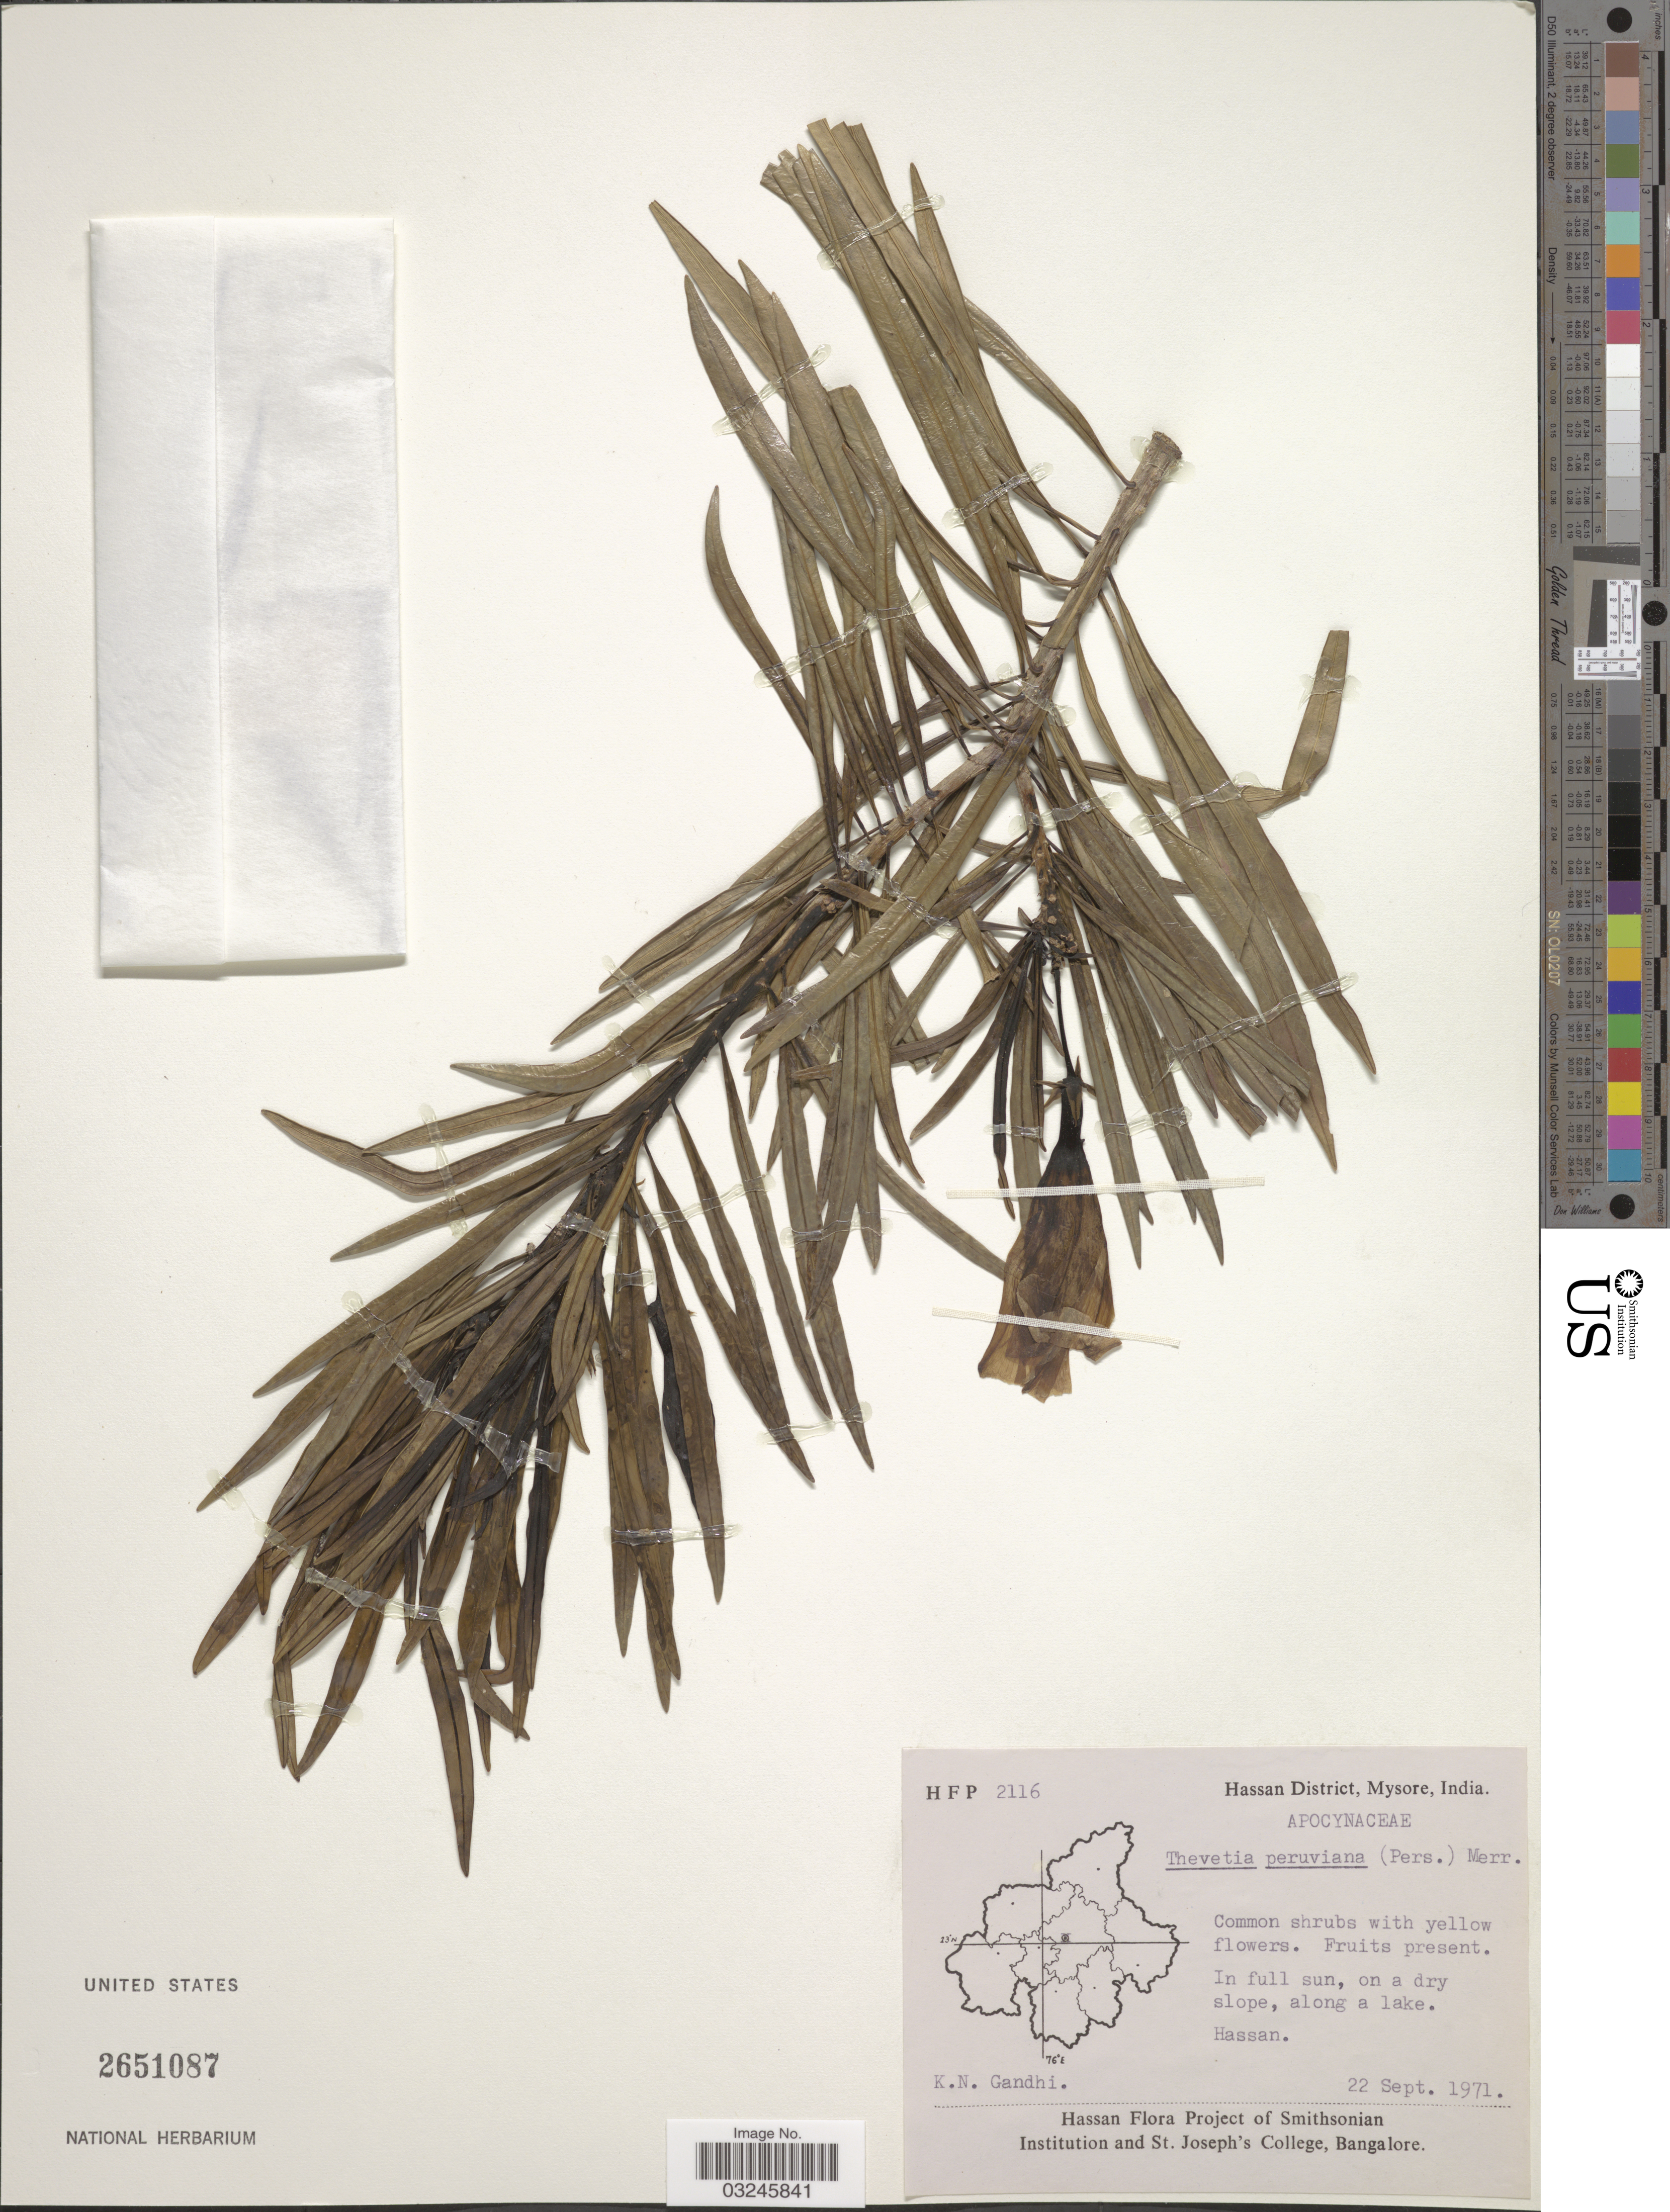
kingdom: Plantae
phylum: Tracheophyta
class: Magnoliopsida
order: Gentianales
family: Apocynaceae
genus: Thevetia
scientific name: Thevetia peruviana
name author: (Pers.) K. Schum.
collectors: K. N. Gandhi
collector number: HFP2116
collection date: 1971-09-22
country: India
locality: Hassan District, Mysore, Hassan.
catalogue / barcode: US 2651087